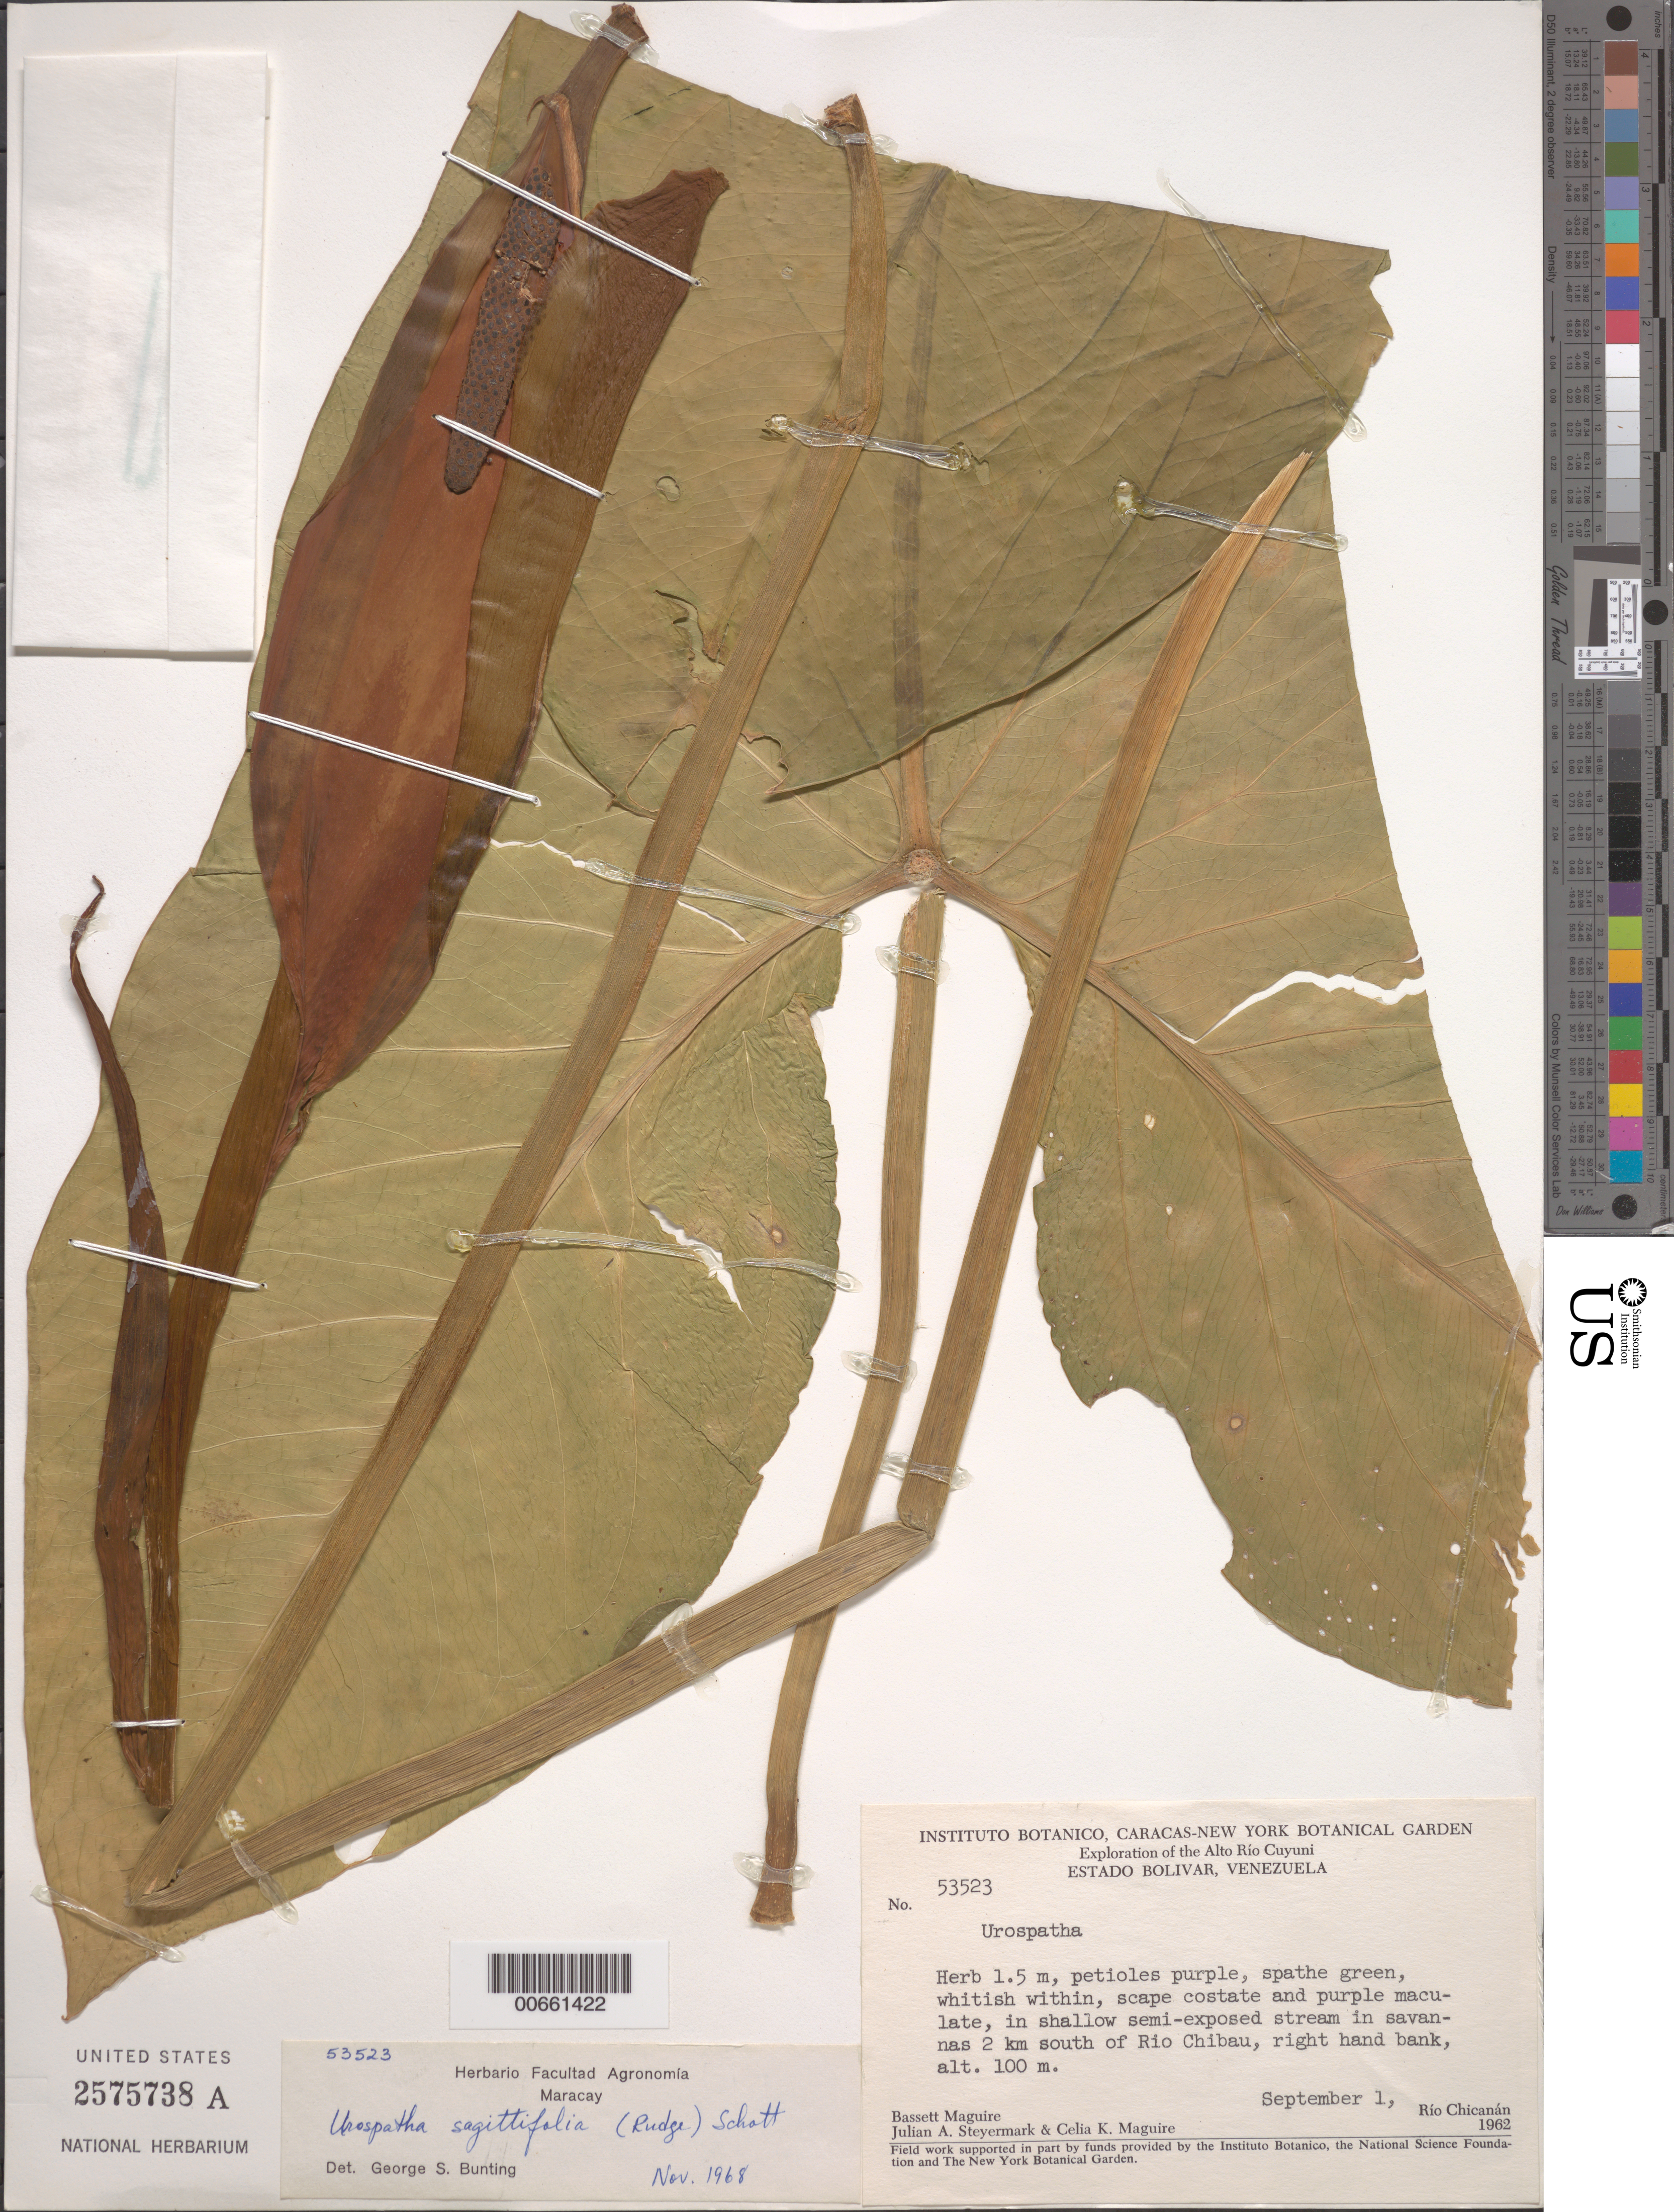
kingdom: Plantae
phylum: Tracheophyta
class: Liliopsida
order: Alismatales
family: Araceae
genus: Urospatha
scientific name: Urospatha sagittifolia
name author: (Rudge) Schott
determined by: Bunting, G. S.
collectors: B. Maguire, J. Steyermark & C. K. Maguire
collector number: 53523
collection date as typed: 1-Sep-62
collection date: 1962-09-01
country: Venezuela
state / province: Bolívar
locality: Alto Río Cuyuni, 2 km S of Río Chibau, right hand bank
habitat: Shallow semi-exposed stream in savannas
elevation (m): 100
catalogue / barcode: US 2575738A